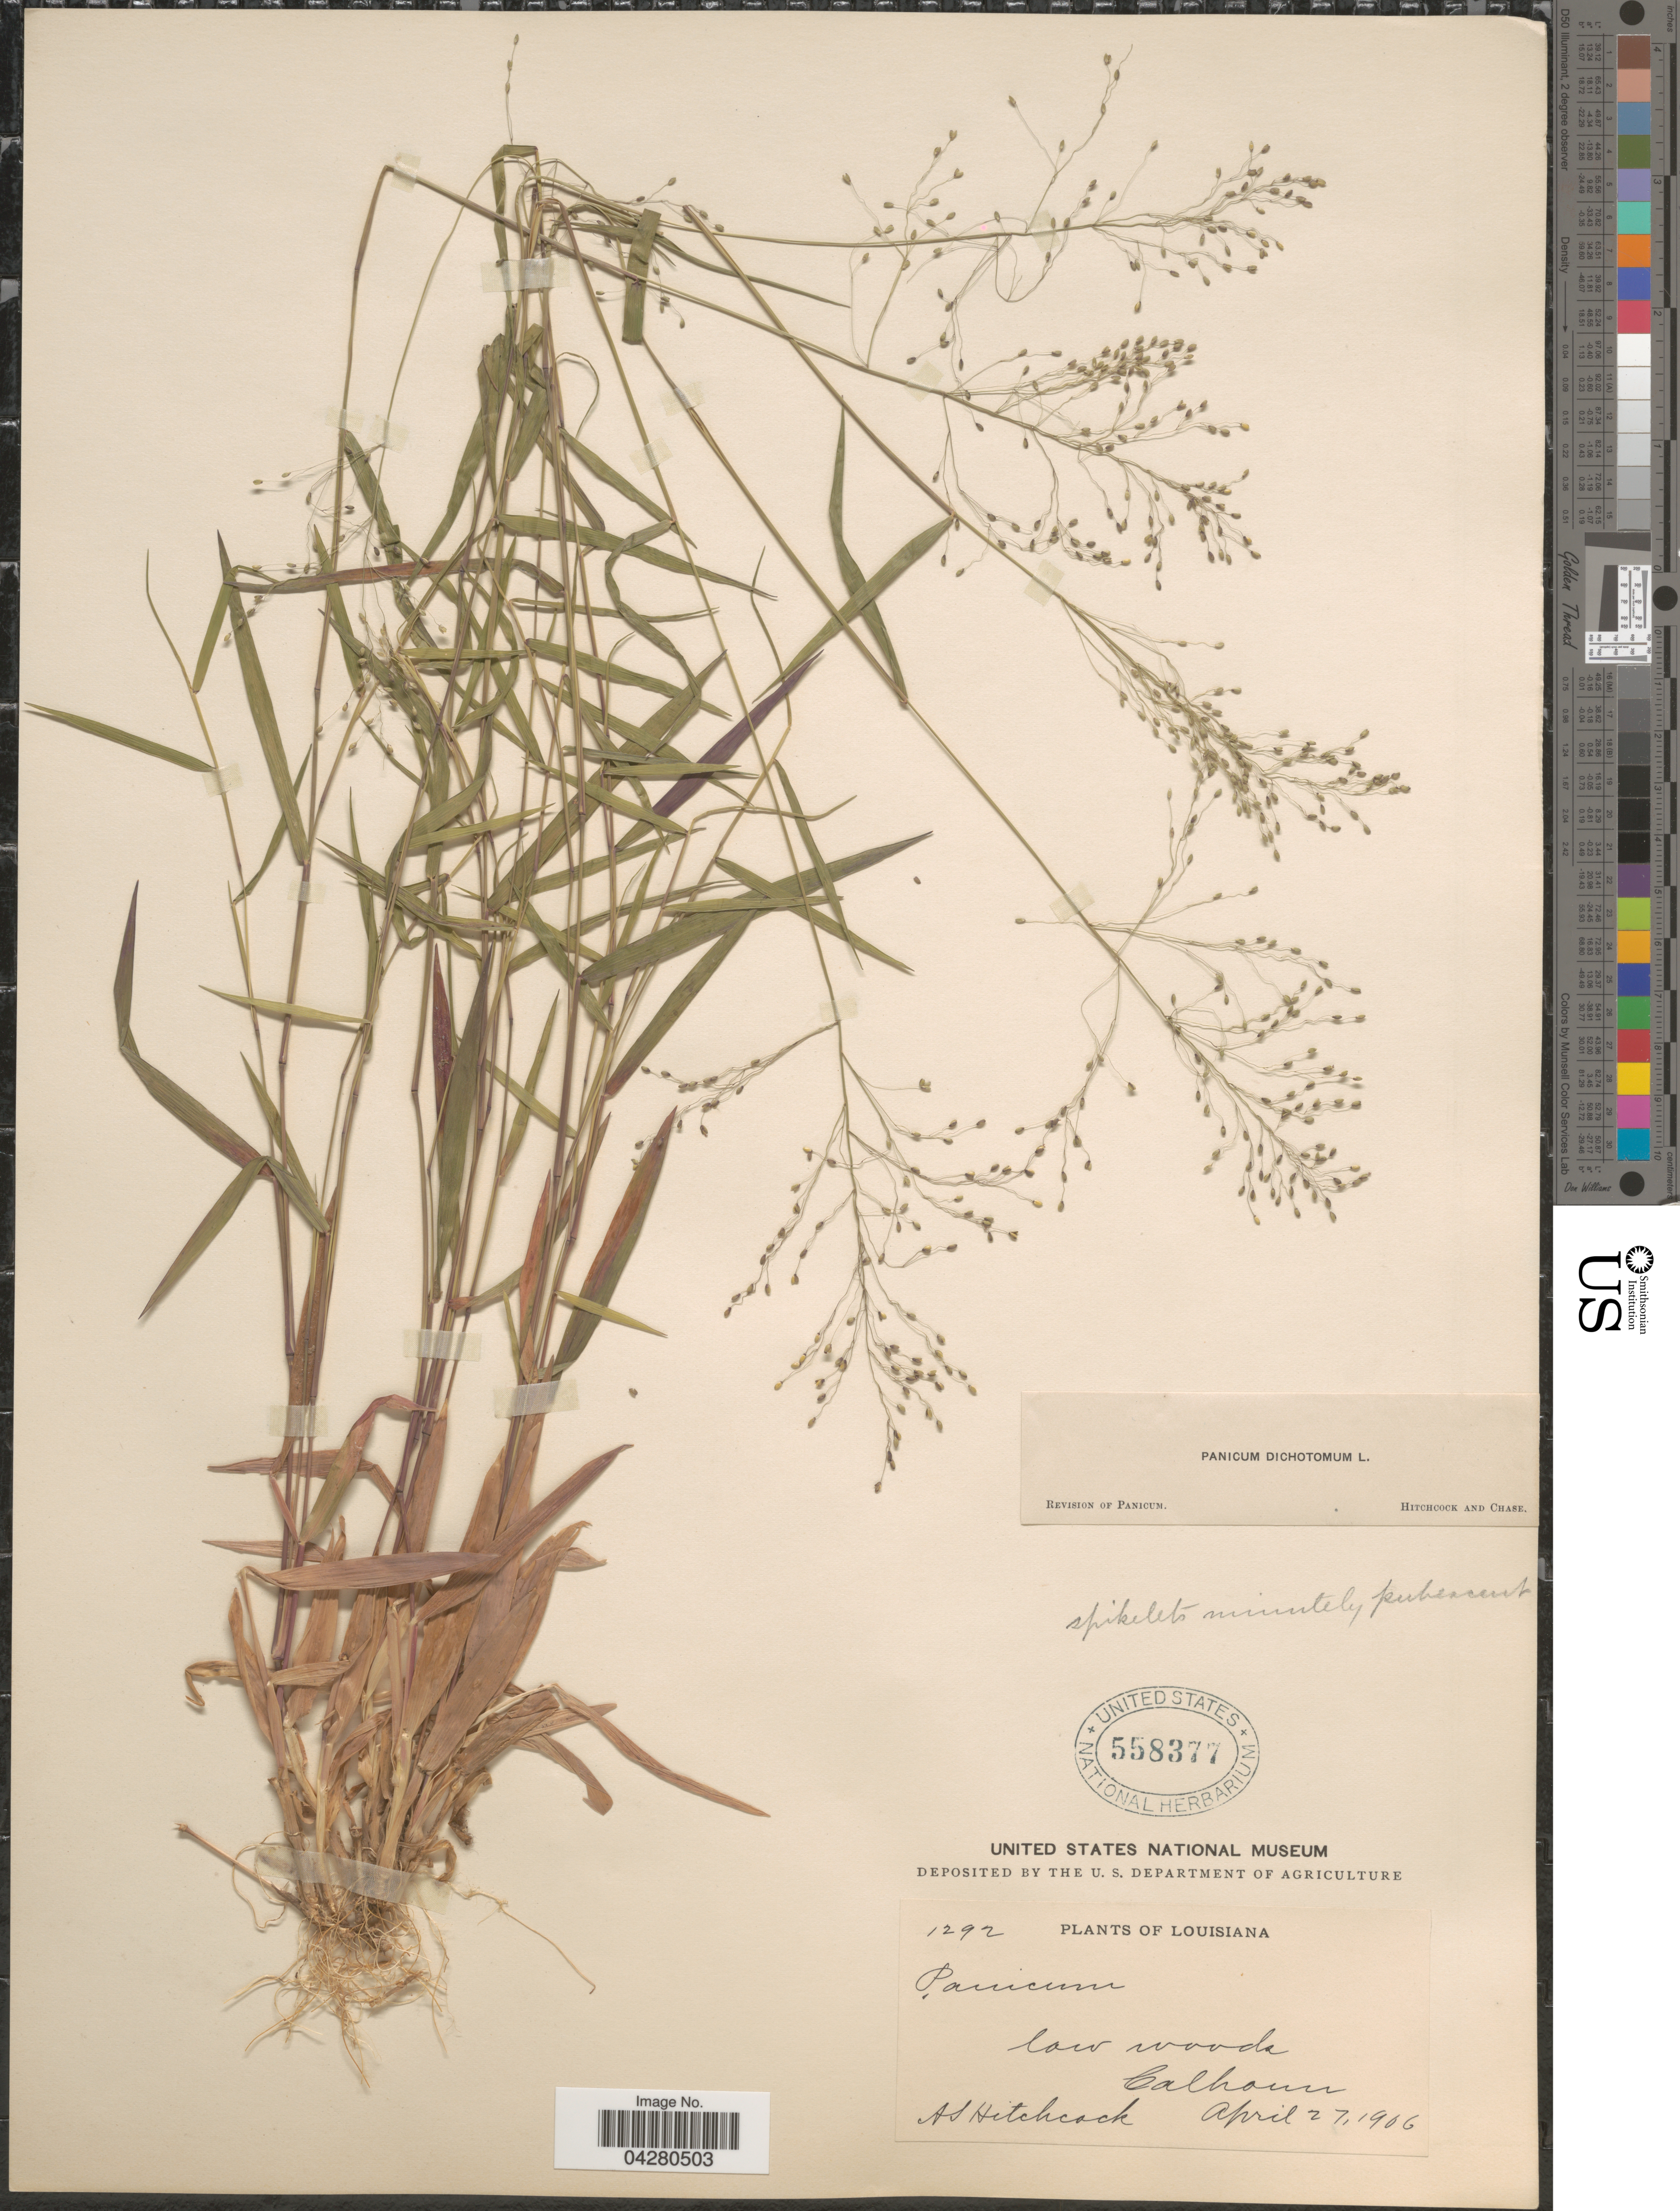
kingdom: Plantae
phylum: Tracheophyta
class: Liliopsida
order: Poales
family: Poaceae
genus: Dichanthelium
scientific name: Dichanthelium dichotomum var. dichotomum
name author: (L.) Gould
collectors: A. S. Hitchcock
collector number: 1292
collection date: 1906-04-27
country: United States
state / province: Louisiana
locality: Low woods. Calhoun.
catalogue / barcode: US 558377